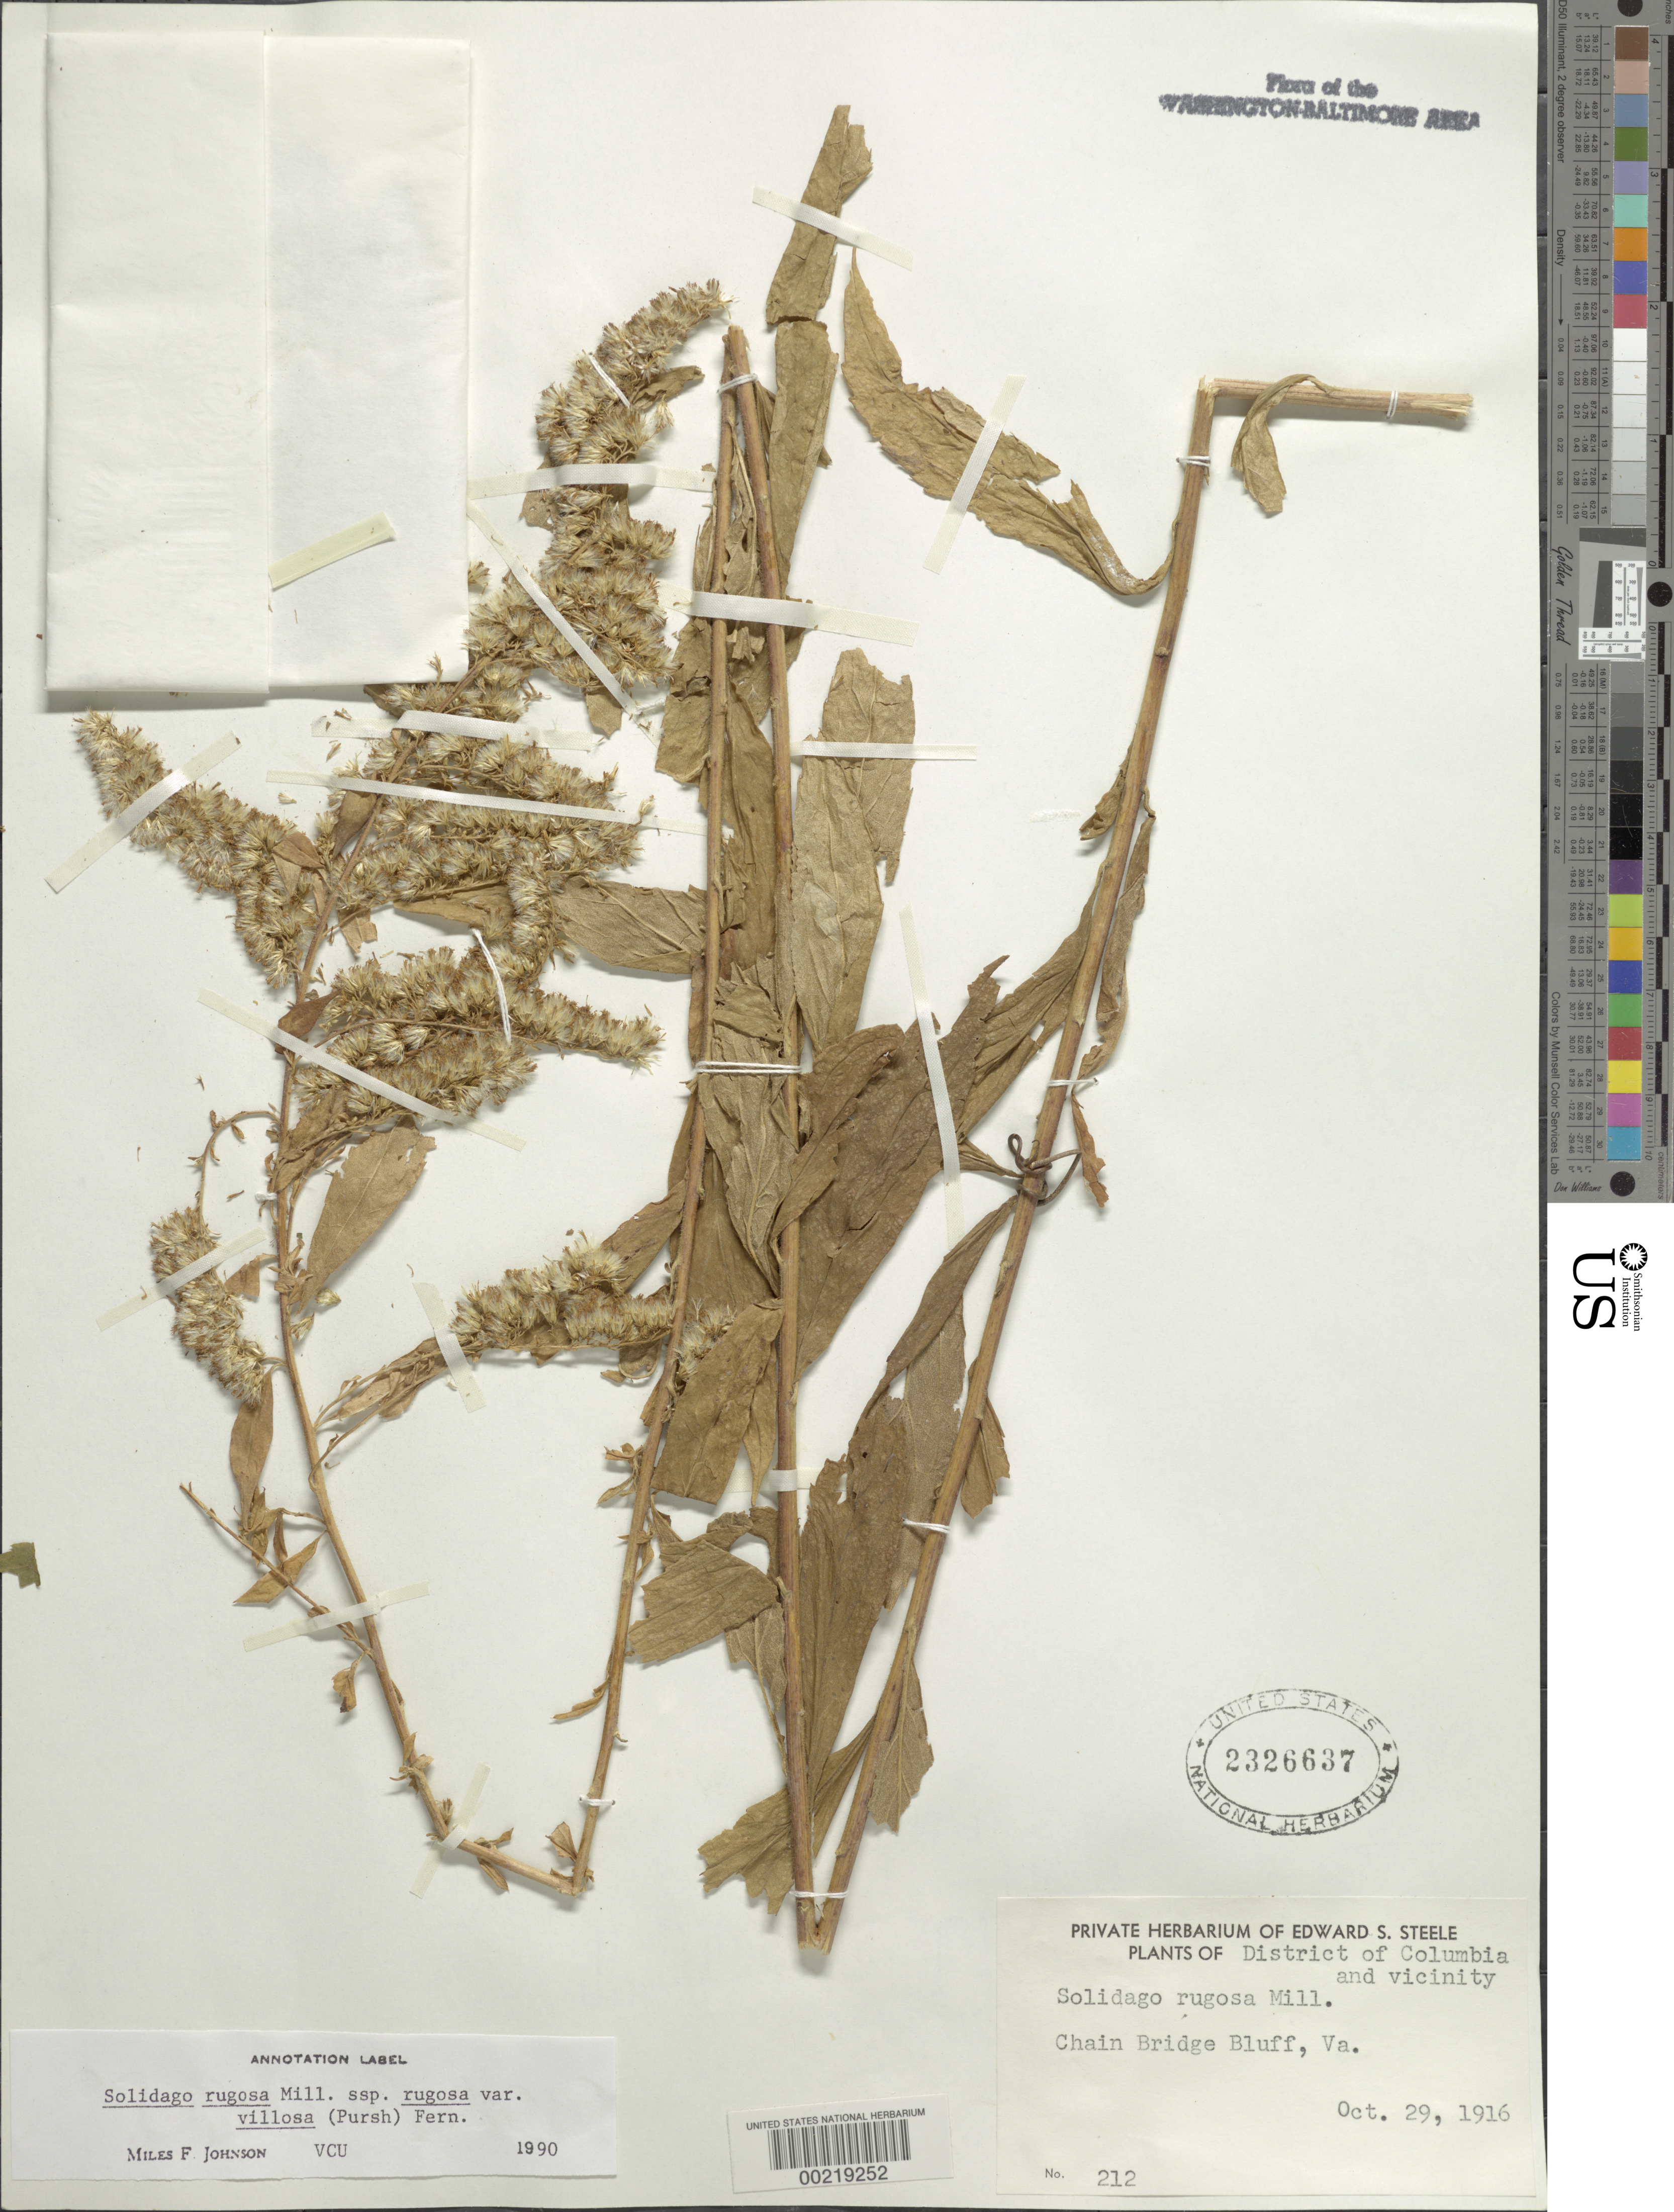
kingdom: Plantae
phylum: Tracheophyta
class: Magnoliopsida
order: Asterales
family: Asteraceae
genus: Solidago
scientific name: Solidago rugosa var. villosa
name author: Mill.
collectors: E. Steele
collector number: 212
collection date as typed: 29 Oct 1916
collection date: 1916-10-29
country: United States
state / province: Virginia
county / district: Fairfax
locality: Chain Bridge Bluff C. & O. Canal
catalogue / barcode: US 2326637